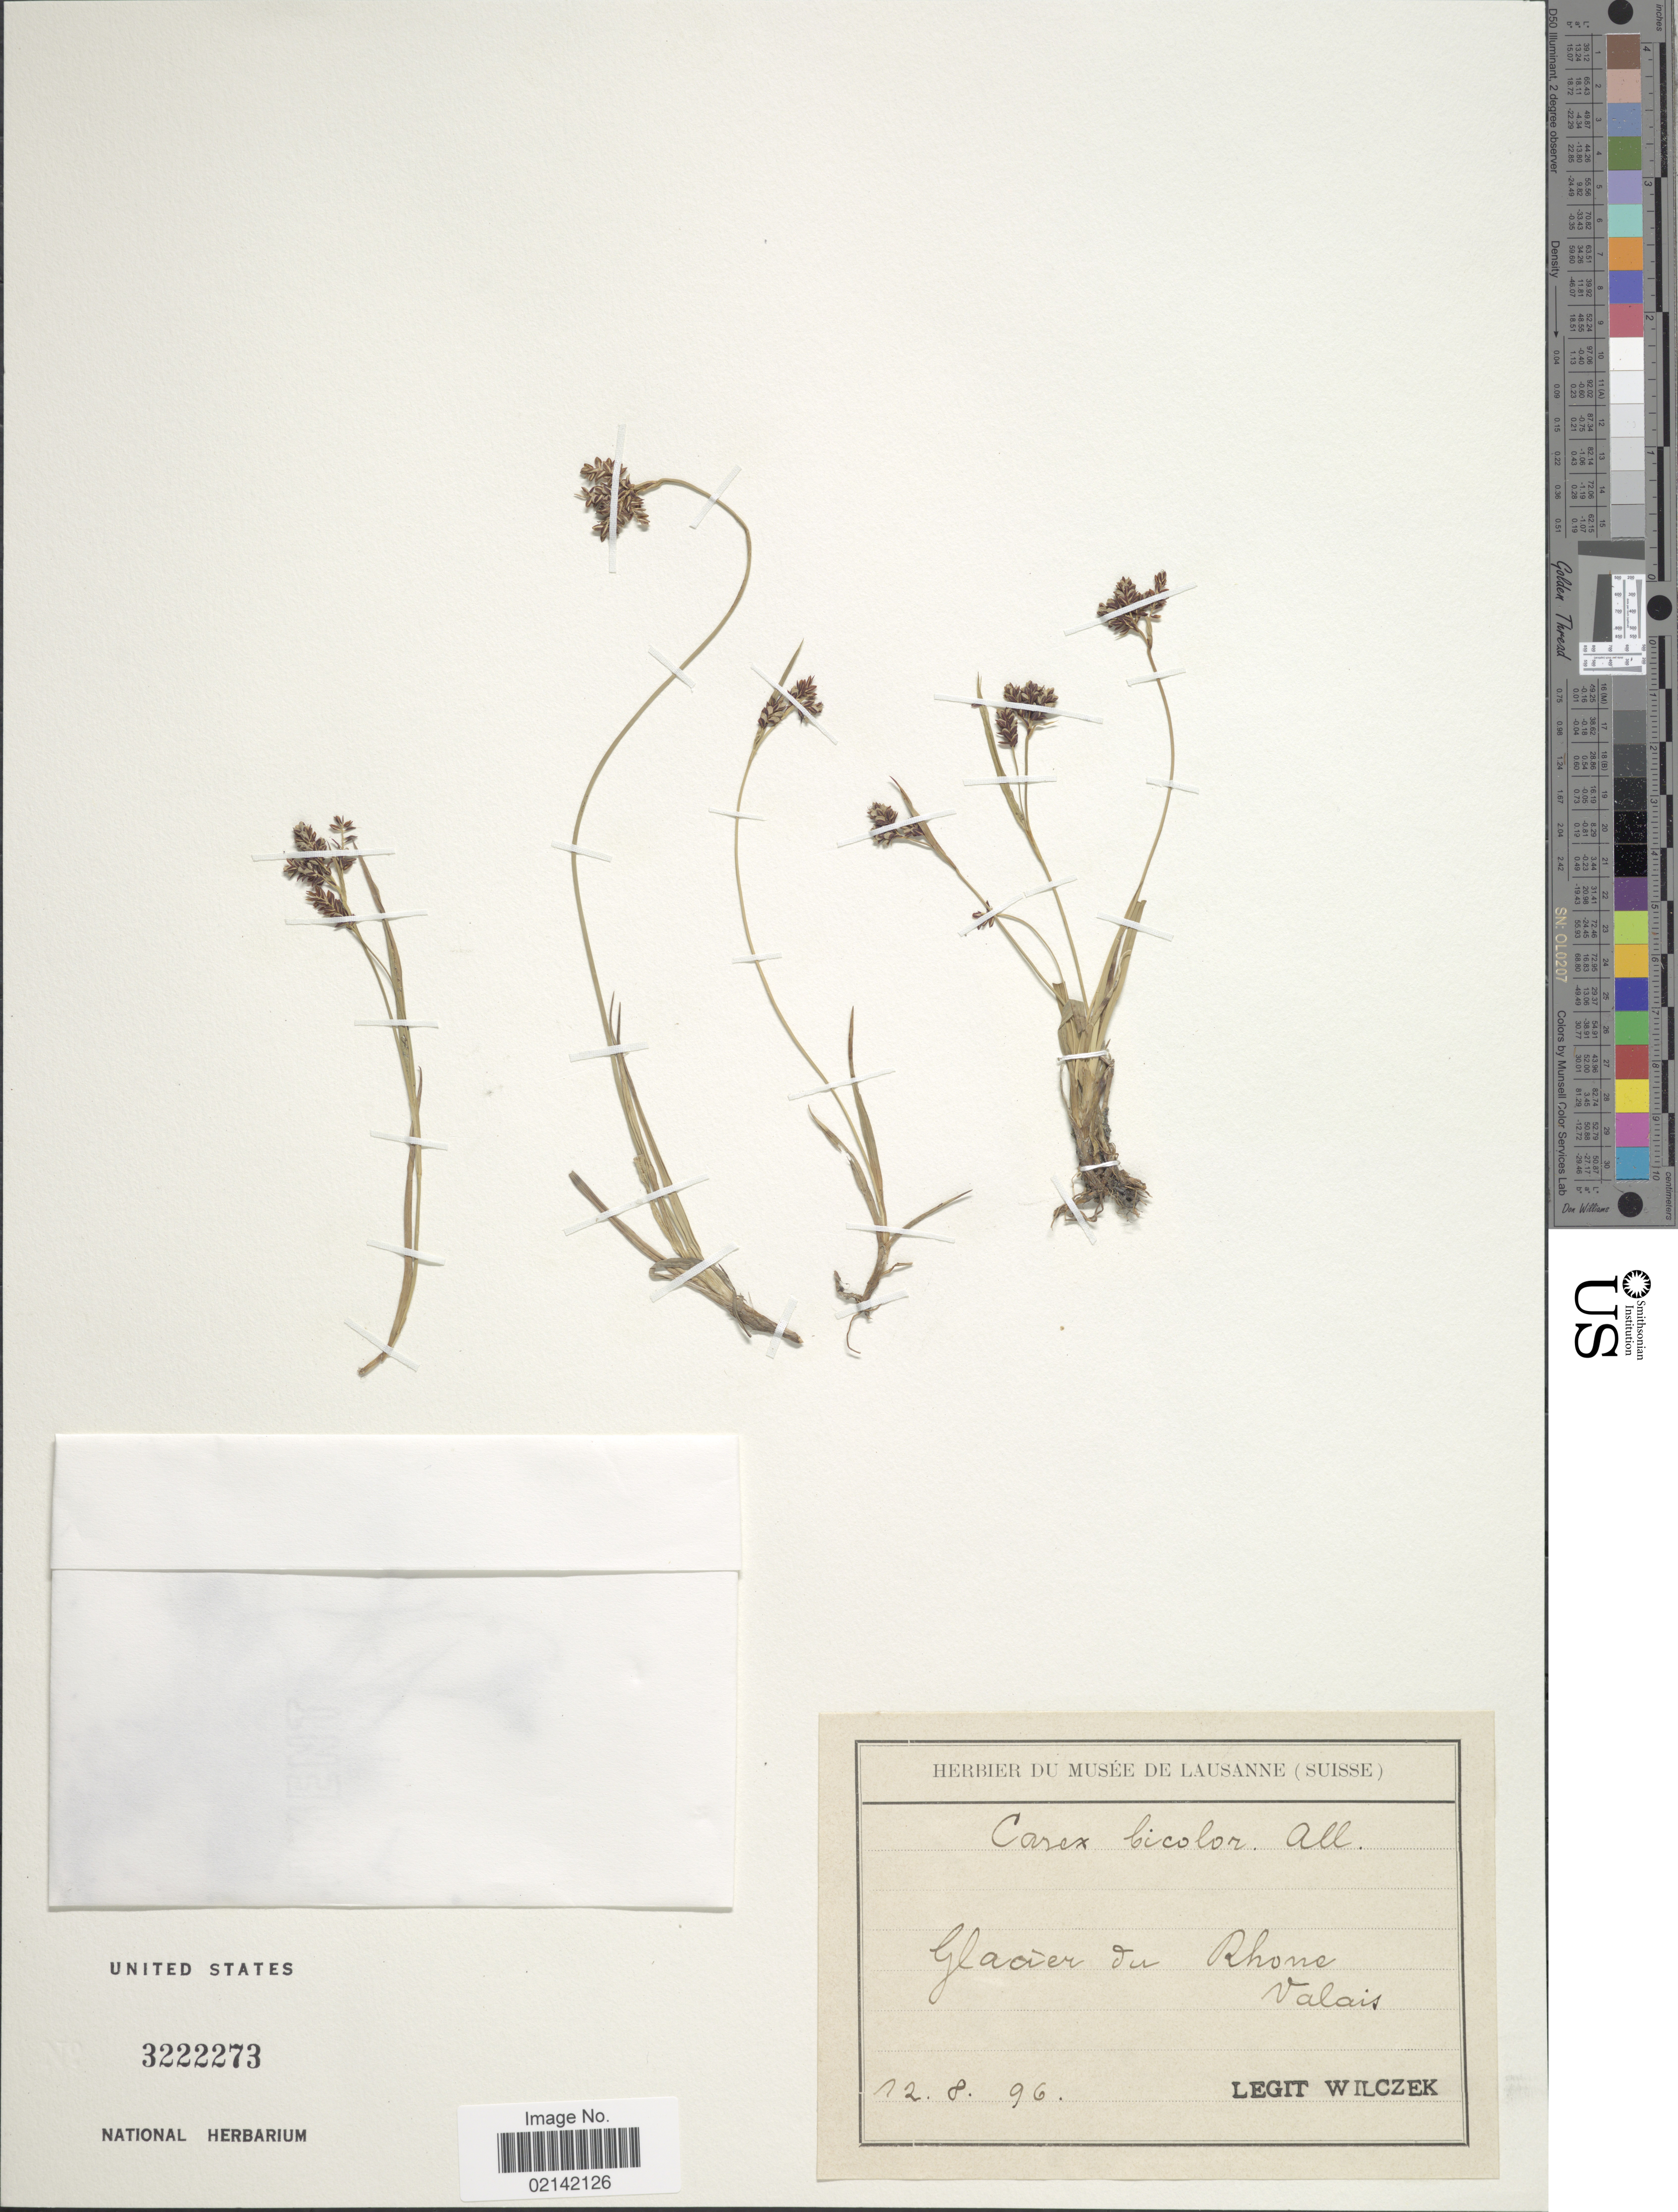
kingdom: Plantae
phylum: Tracheophyta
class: Liliopsida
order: Poales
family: Cyperaceae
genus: Carex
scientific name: Carex bicolor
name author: Bellardi ex All.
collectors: Wilczek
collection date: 1896-08-12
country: Switzerland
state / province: Valais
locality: Glacier du Rhone, Valais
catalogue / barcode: US 3222273